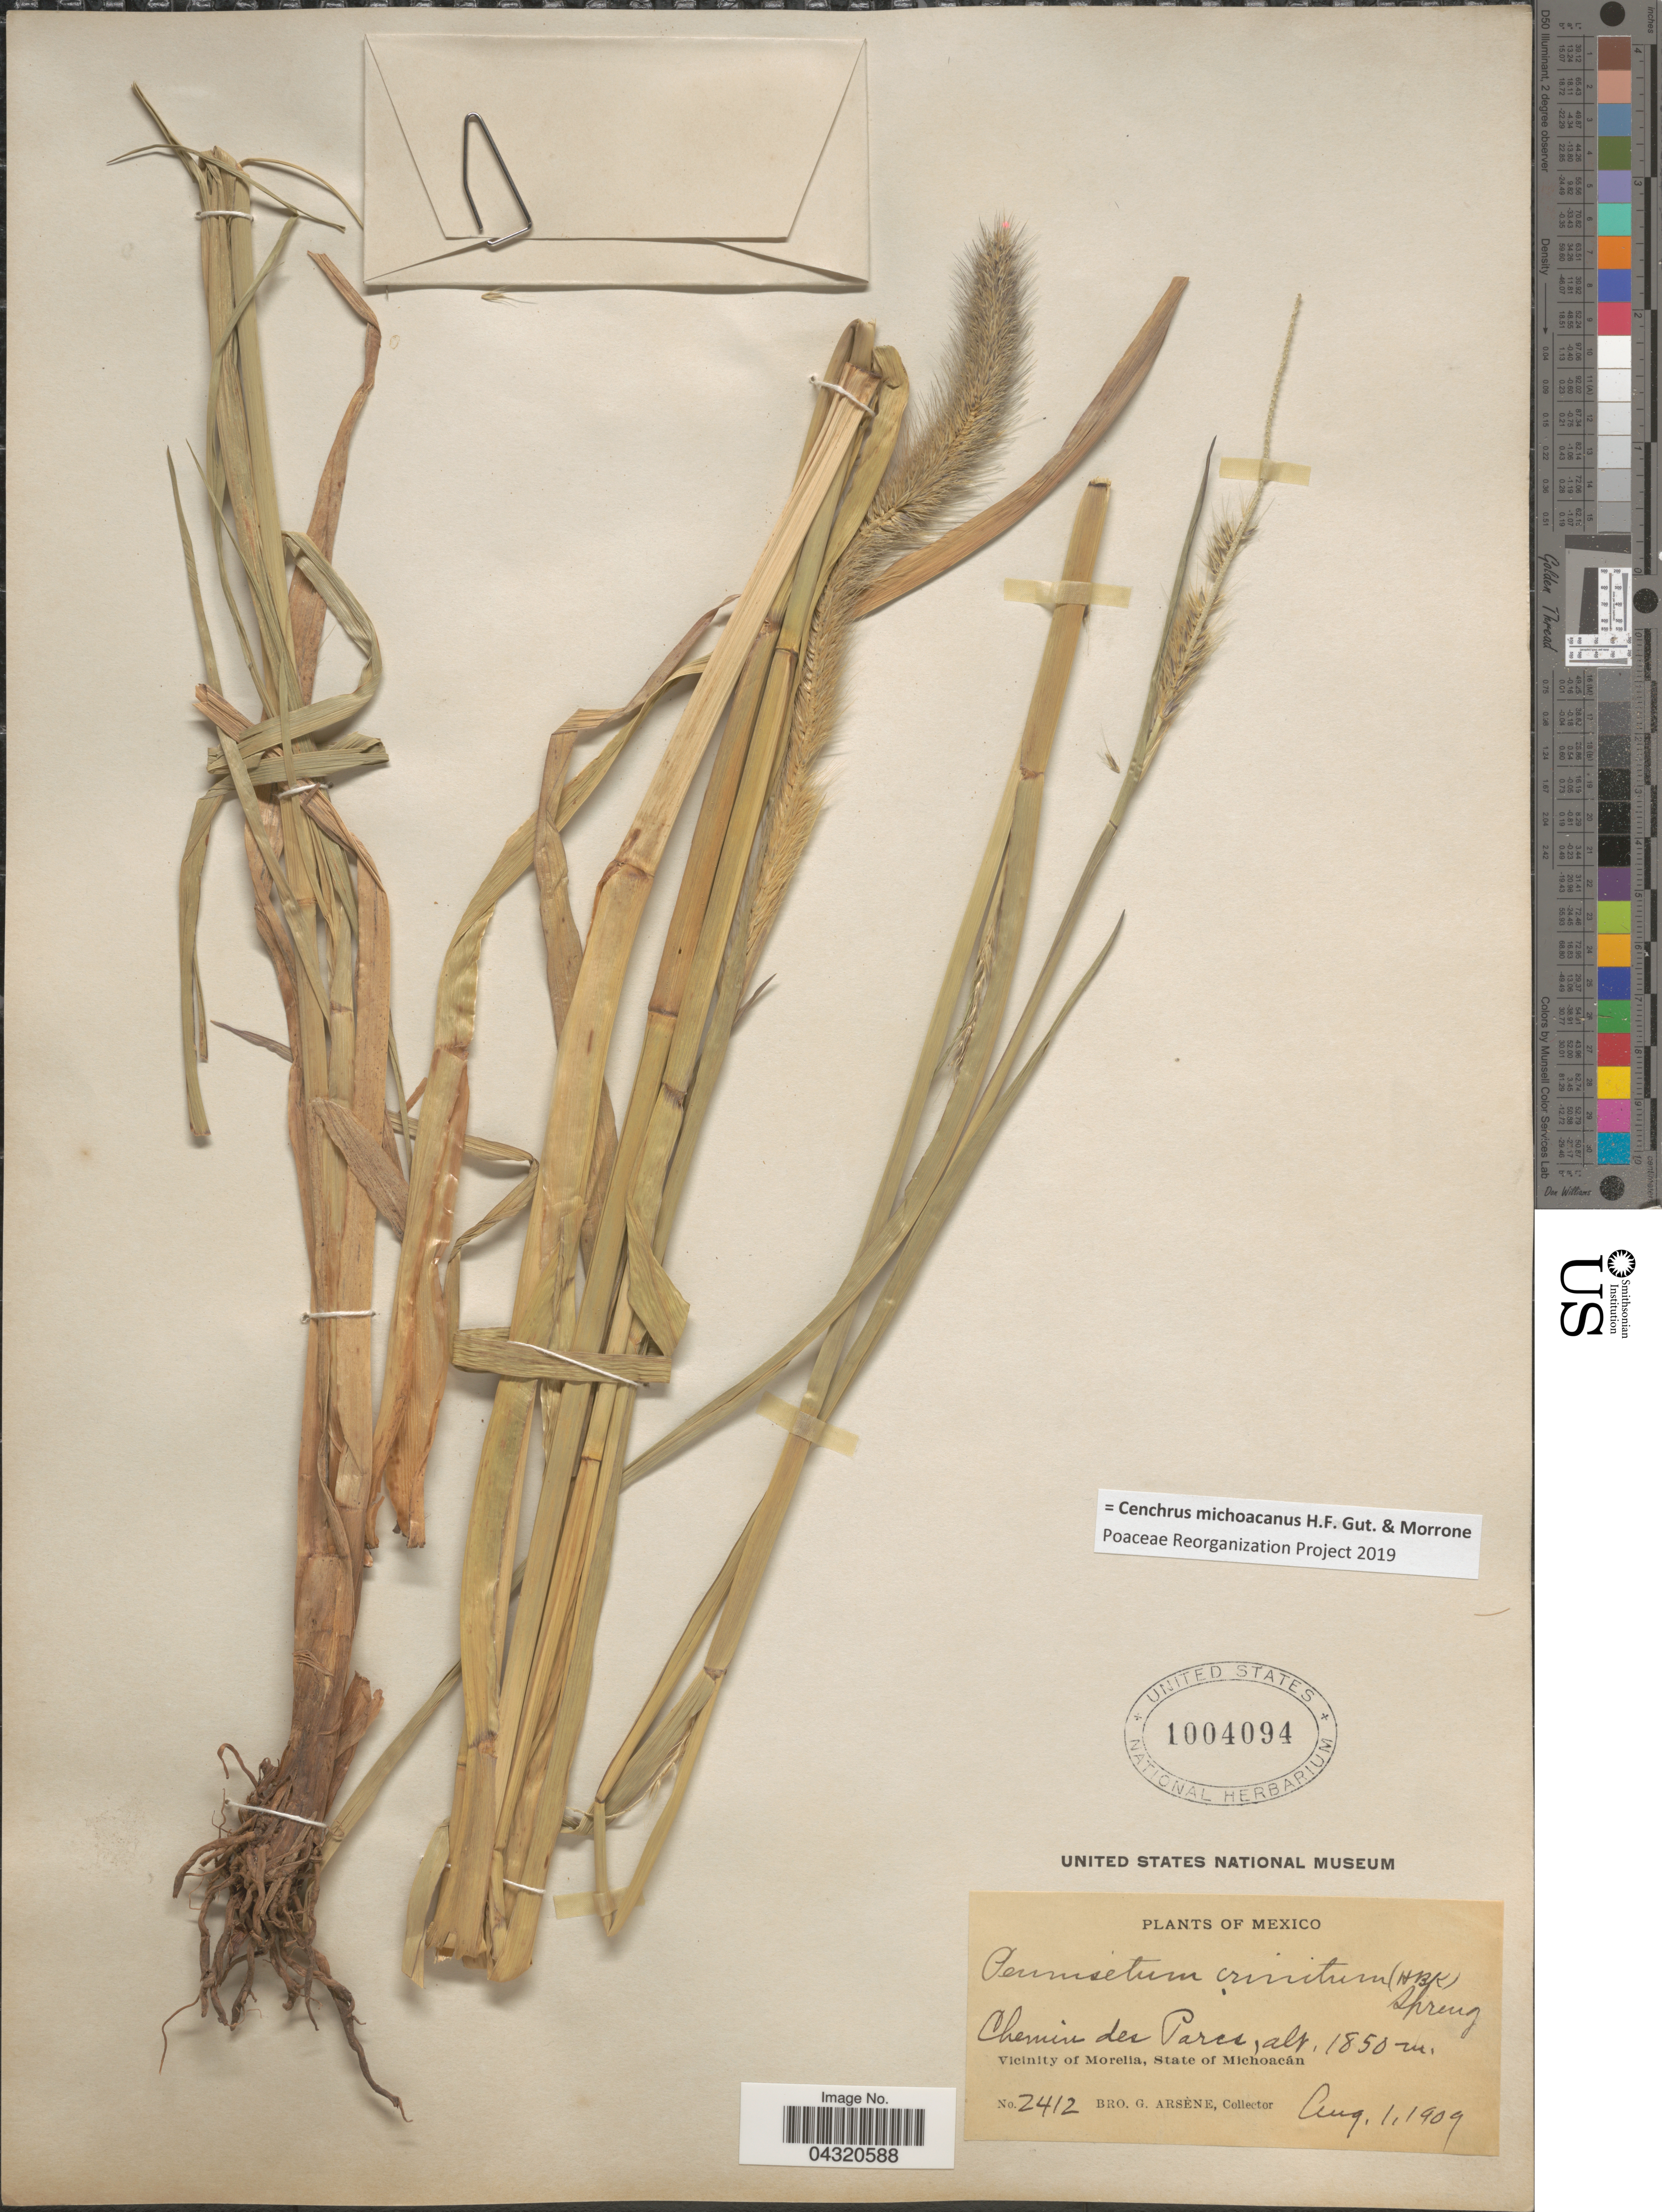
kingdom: Plantae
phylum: Tracheophyta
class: Liliopsida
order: Poales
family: Poaceae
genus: Cenchrus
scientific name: Cenchrus michoacanus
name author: H.F. Gut. & Morrone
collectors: Bro. G. Arsène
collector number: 2412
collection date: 1909-08-01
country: Mexico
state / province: Michoacán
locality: Chemin des Parcs. Vicinity of Morelia.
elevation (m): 1850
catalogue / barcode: US 1004094